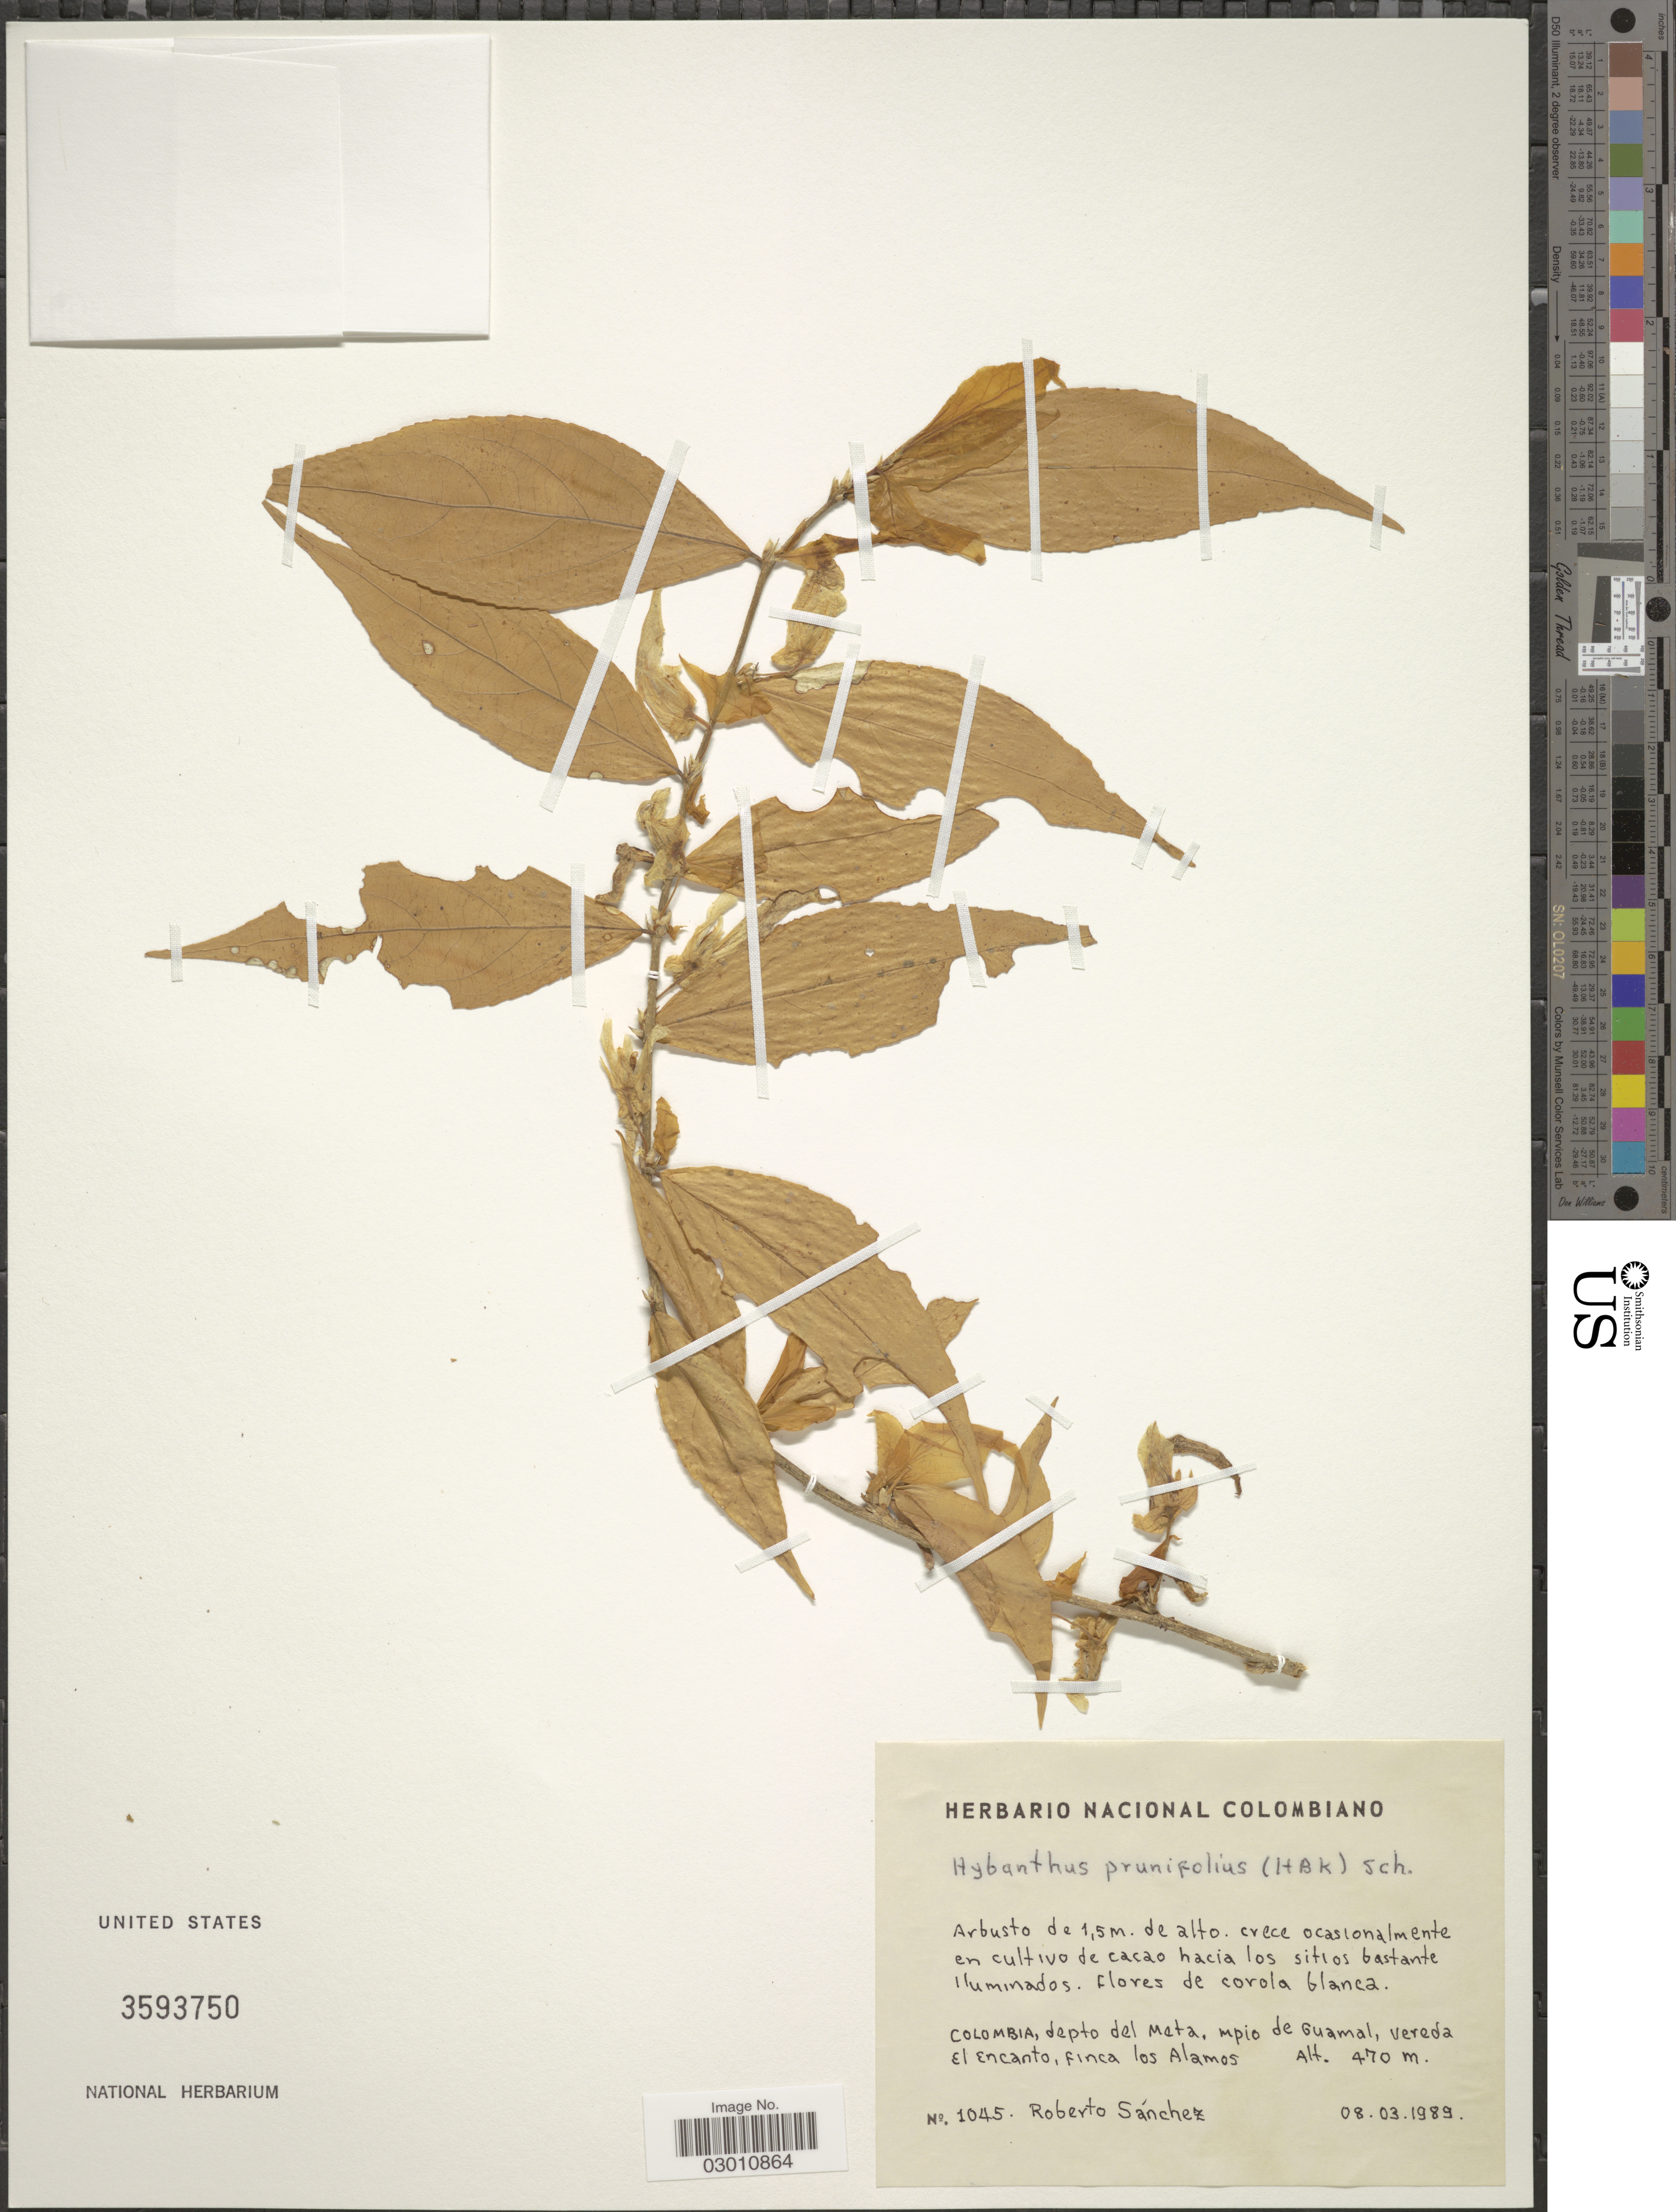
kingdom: Plantae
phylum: Tracheophyta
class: Magnoliopsida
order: Malpighiales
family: Violaceae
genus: Pombalia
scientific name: Pombalia prunifolia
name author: (Humb. & Bonpl. ex Willd.) Paula-Souza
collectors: R. Sánchez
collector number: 1045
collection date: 1989-03-08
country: Colombia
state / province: Meta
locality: Depto del Meta, Mpio de Guamal, vereda El Encanto, finca los Alamos.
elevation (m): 470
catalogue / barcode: US 3593750